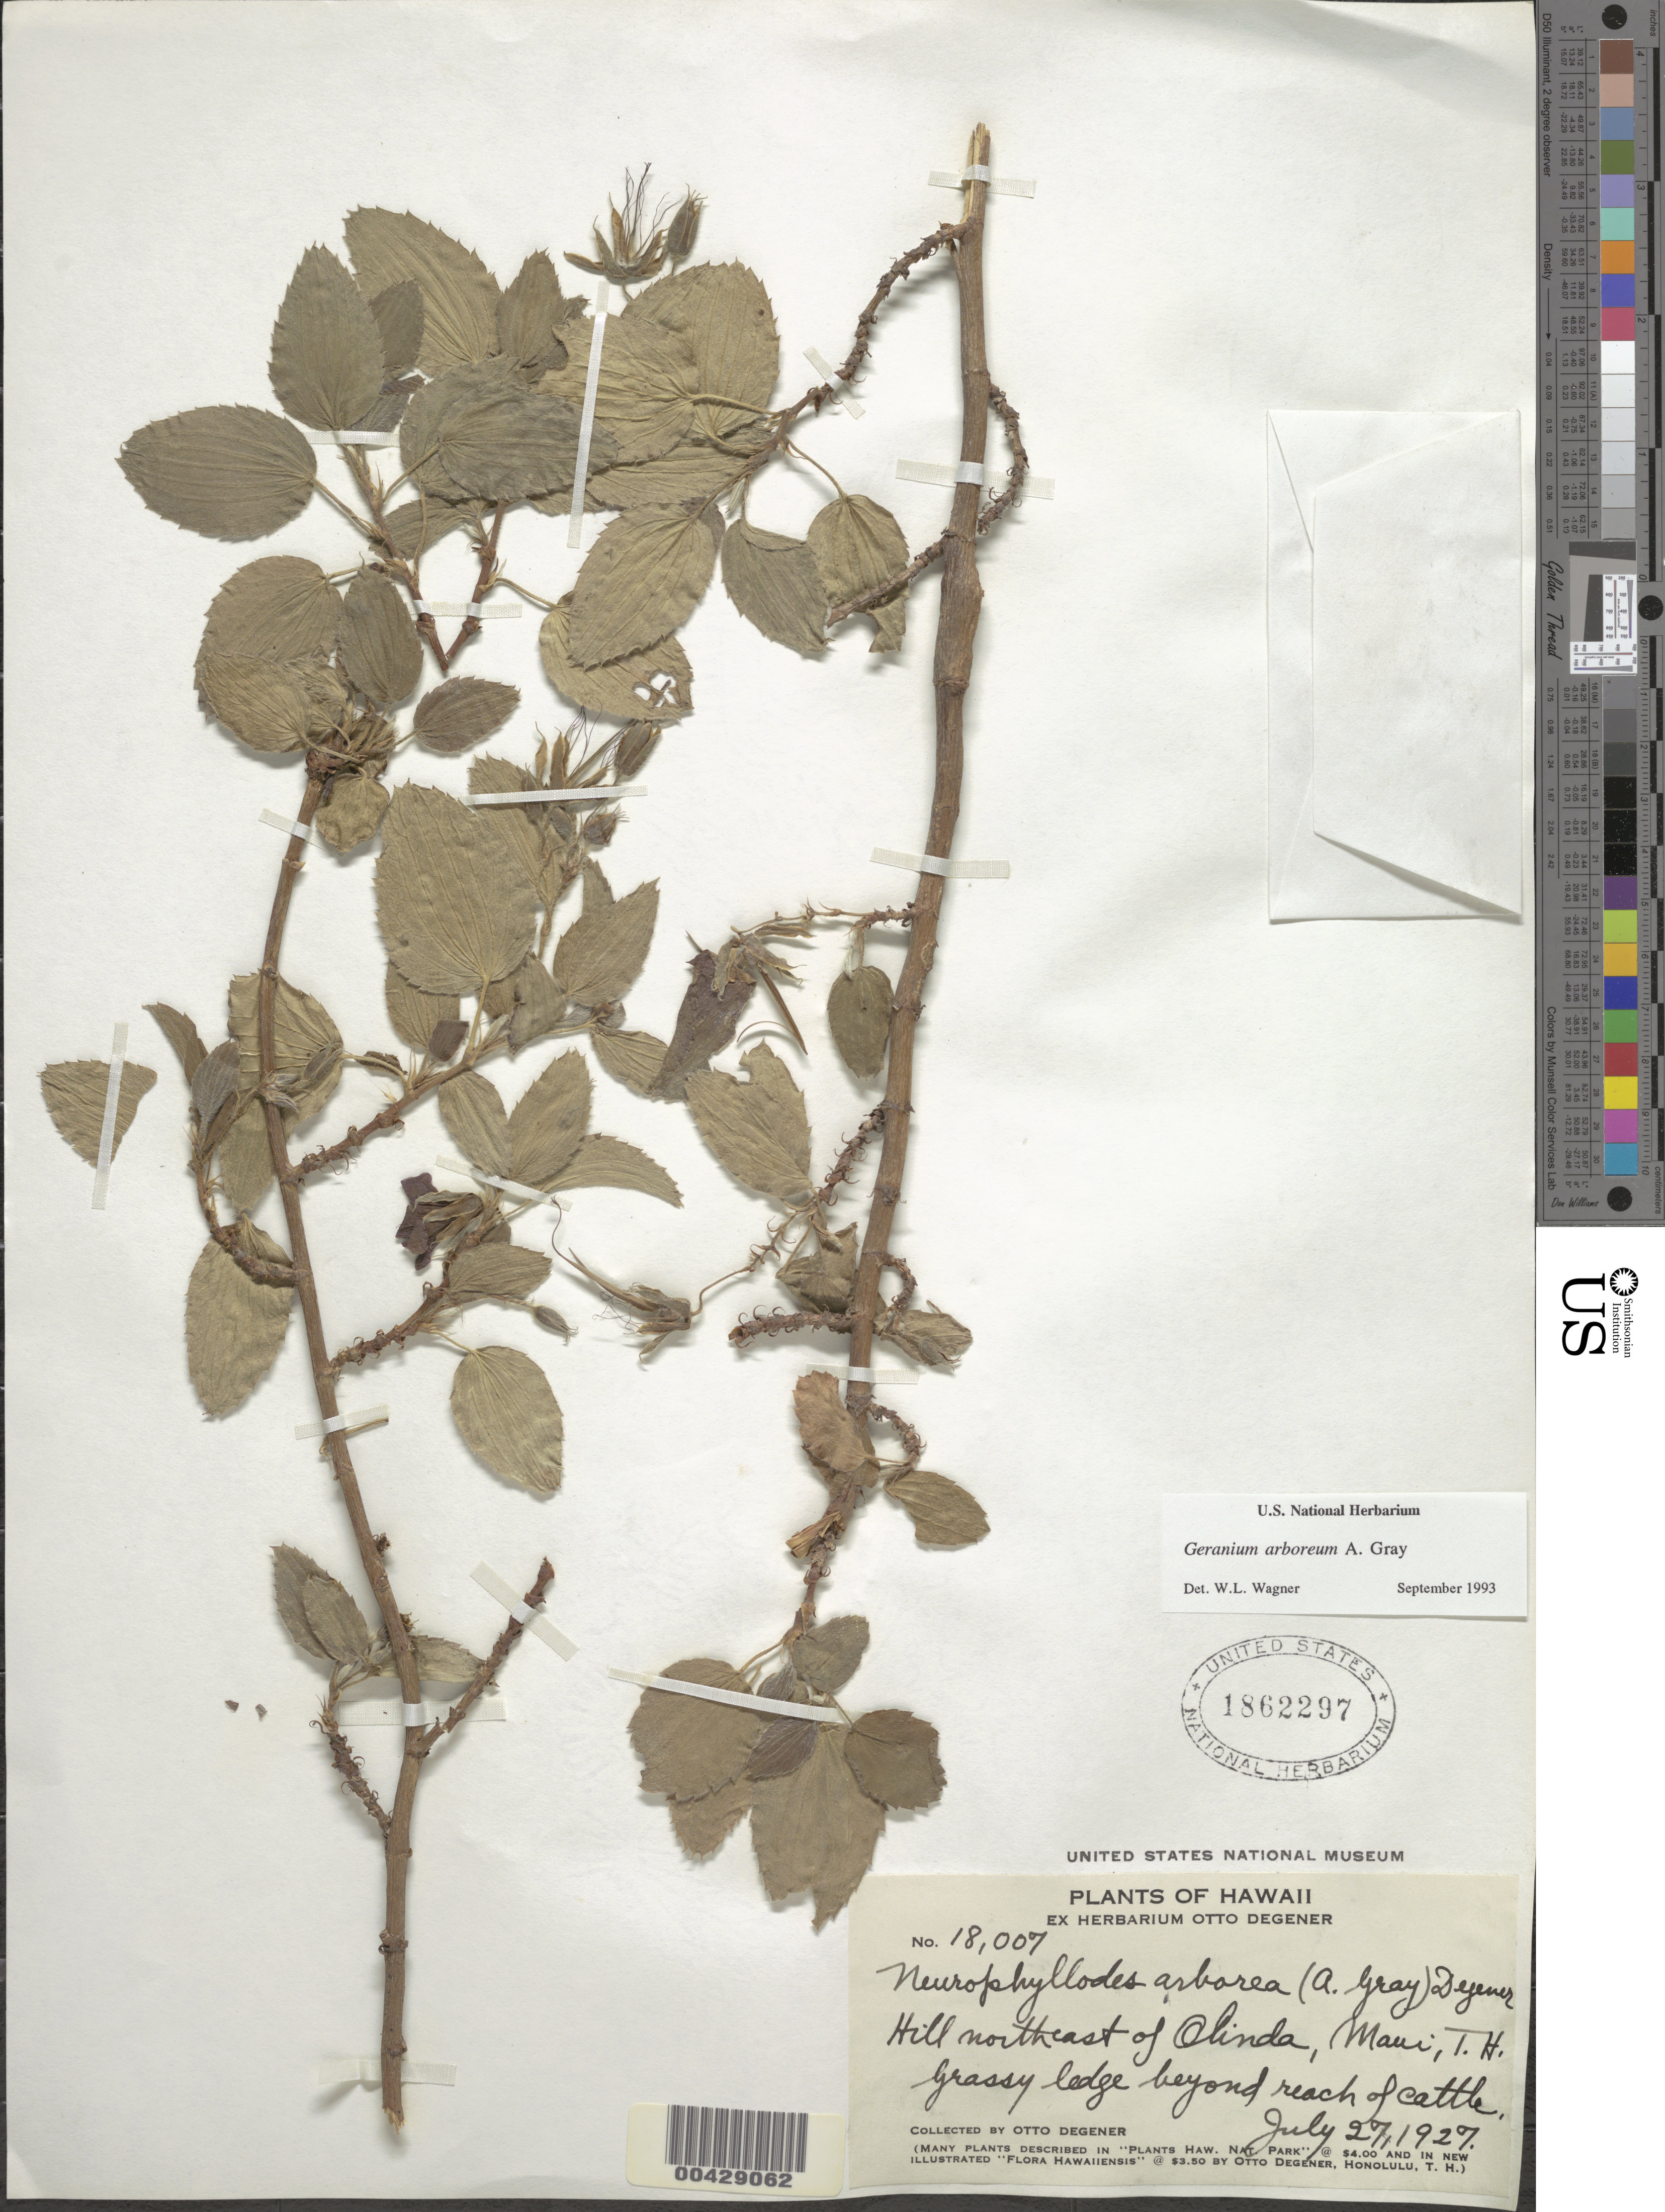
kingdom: Plantae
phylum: Tracheophyta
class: Magnoliopsida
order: Geraniales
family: Geraniaceae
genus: Geranium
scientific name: Geranium arboreum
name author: A. Gray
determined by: Wagner, W. L., (BOT), Smithsonian Institution - National Museum of Natural History (UNITED STATES)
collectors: O. Degener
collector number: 18007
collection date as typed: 27 Jul 1927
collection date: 1927-07-27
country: United States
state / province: Hawaii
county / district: Maui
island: Maui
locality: Hill northeast of Olinda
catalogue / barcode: US 1862297